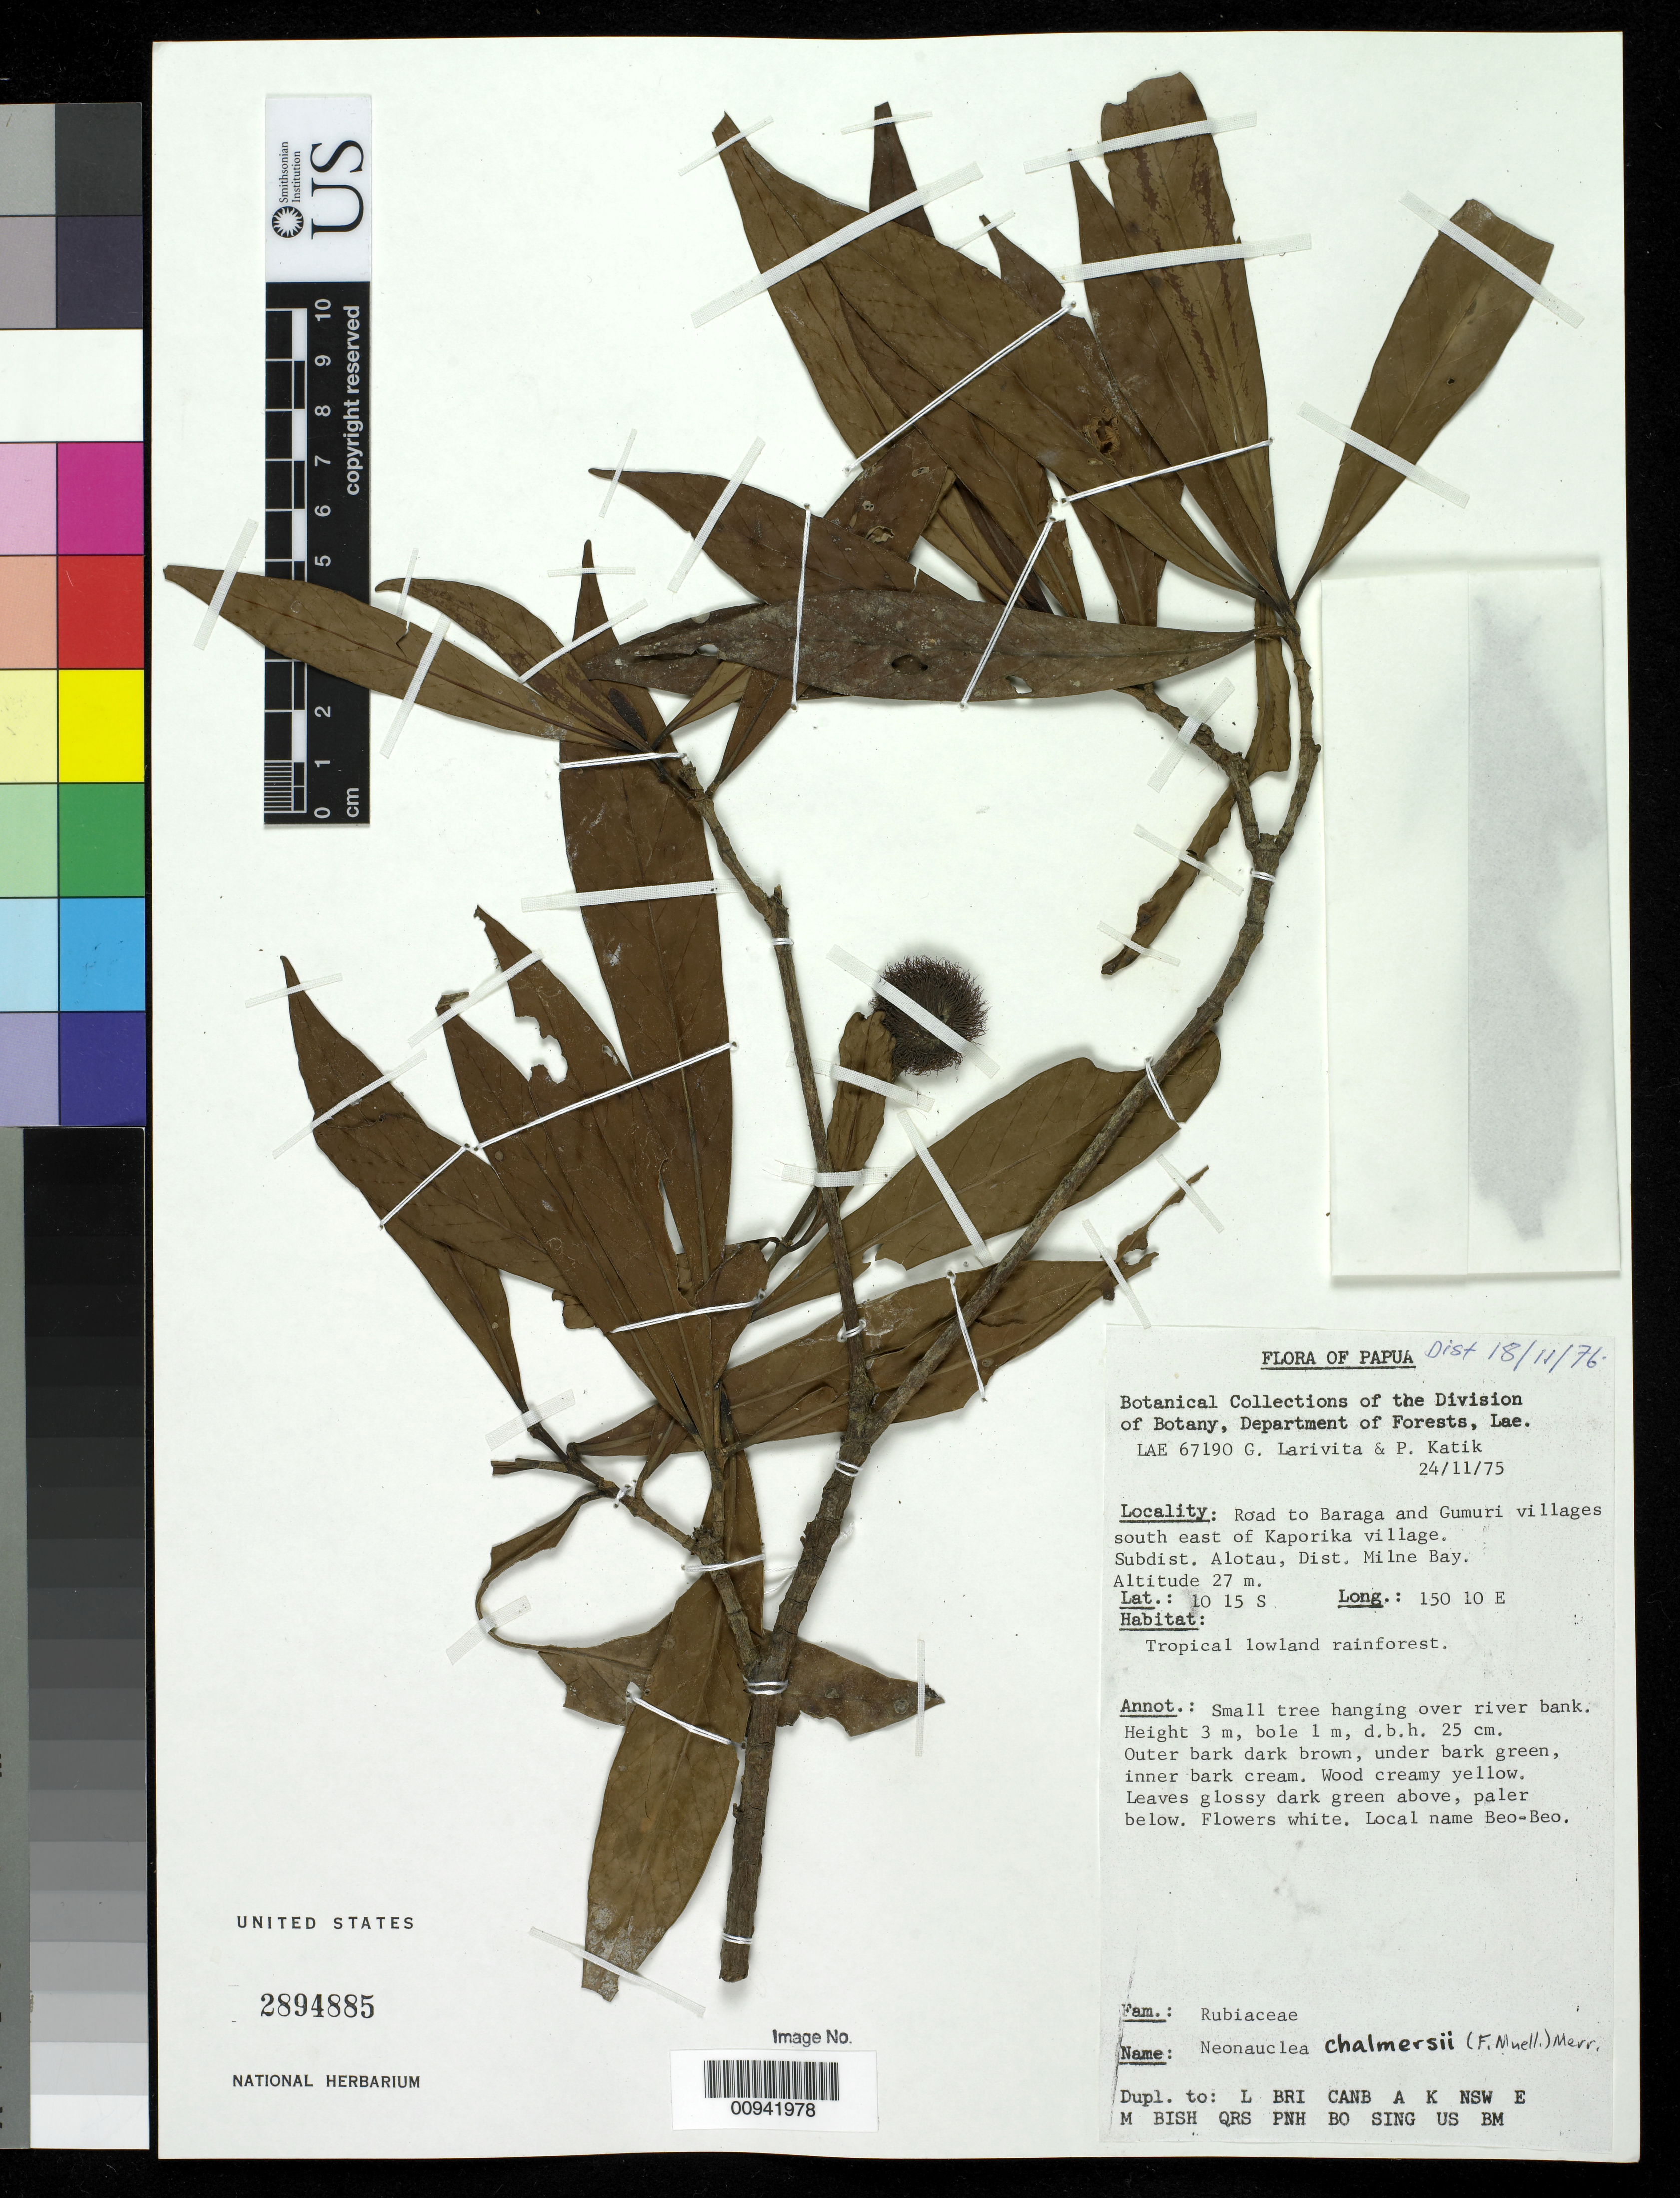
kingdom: Plantae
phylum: Tracheophyta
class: Magnoliopsida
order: Gentianales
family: Rubiaceae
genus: Neonauclea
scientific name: Neonauclea chalmersii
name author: Merr.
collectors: G. Larivita & P. Katik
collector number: LAE 67190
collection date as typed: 24 Nov 1975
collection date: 1975-11-24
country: Papua New Guinea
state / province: Milne Bay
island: New Guinea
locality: Road to Baraga and Gumuri villages south east of Kaporika village. Subdist. Alotau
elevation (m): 27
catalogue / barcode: US 2894885